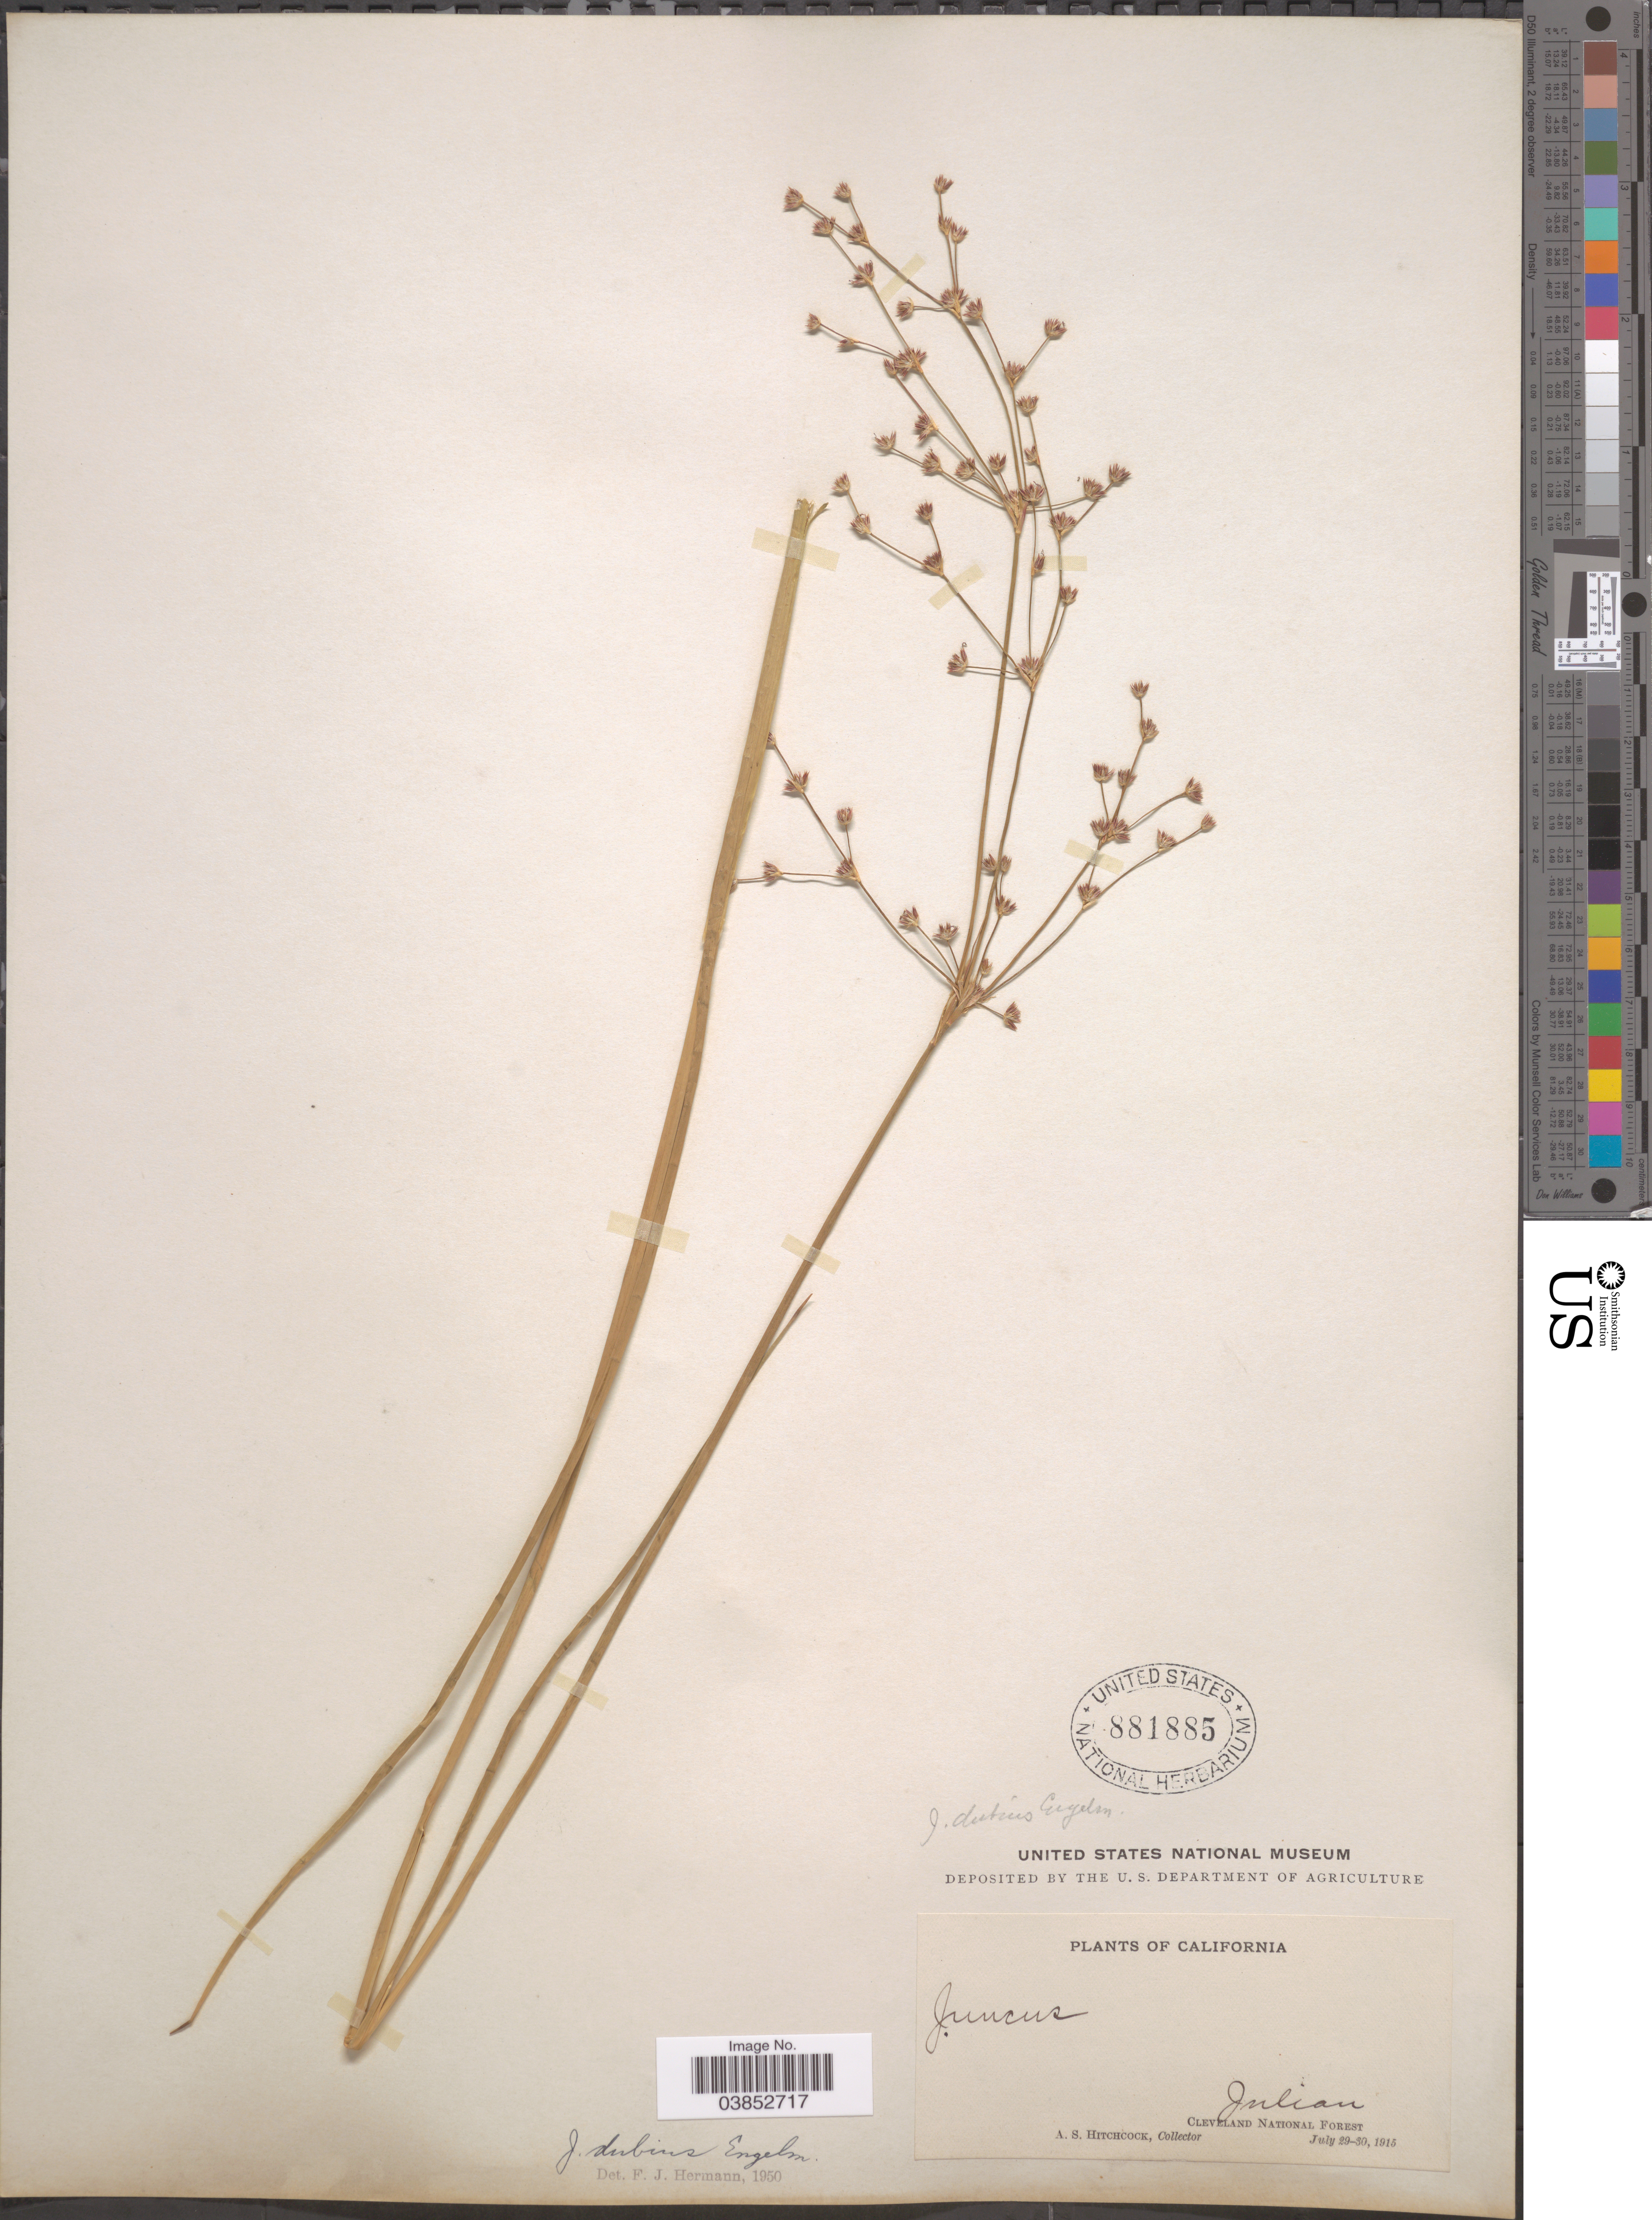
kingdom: Plantae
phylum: Tracheophyta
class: Liliopsida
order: Poales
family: Juncaceae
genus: Juncus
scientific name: Juncus dubius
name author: Engelm.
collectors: A. S. Hitchcock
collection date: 1915-07-29/1915-07-30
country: United States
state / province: California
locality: Julian. Cleveland National Forest.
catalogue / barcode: US 881885